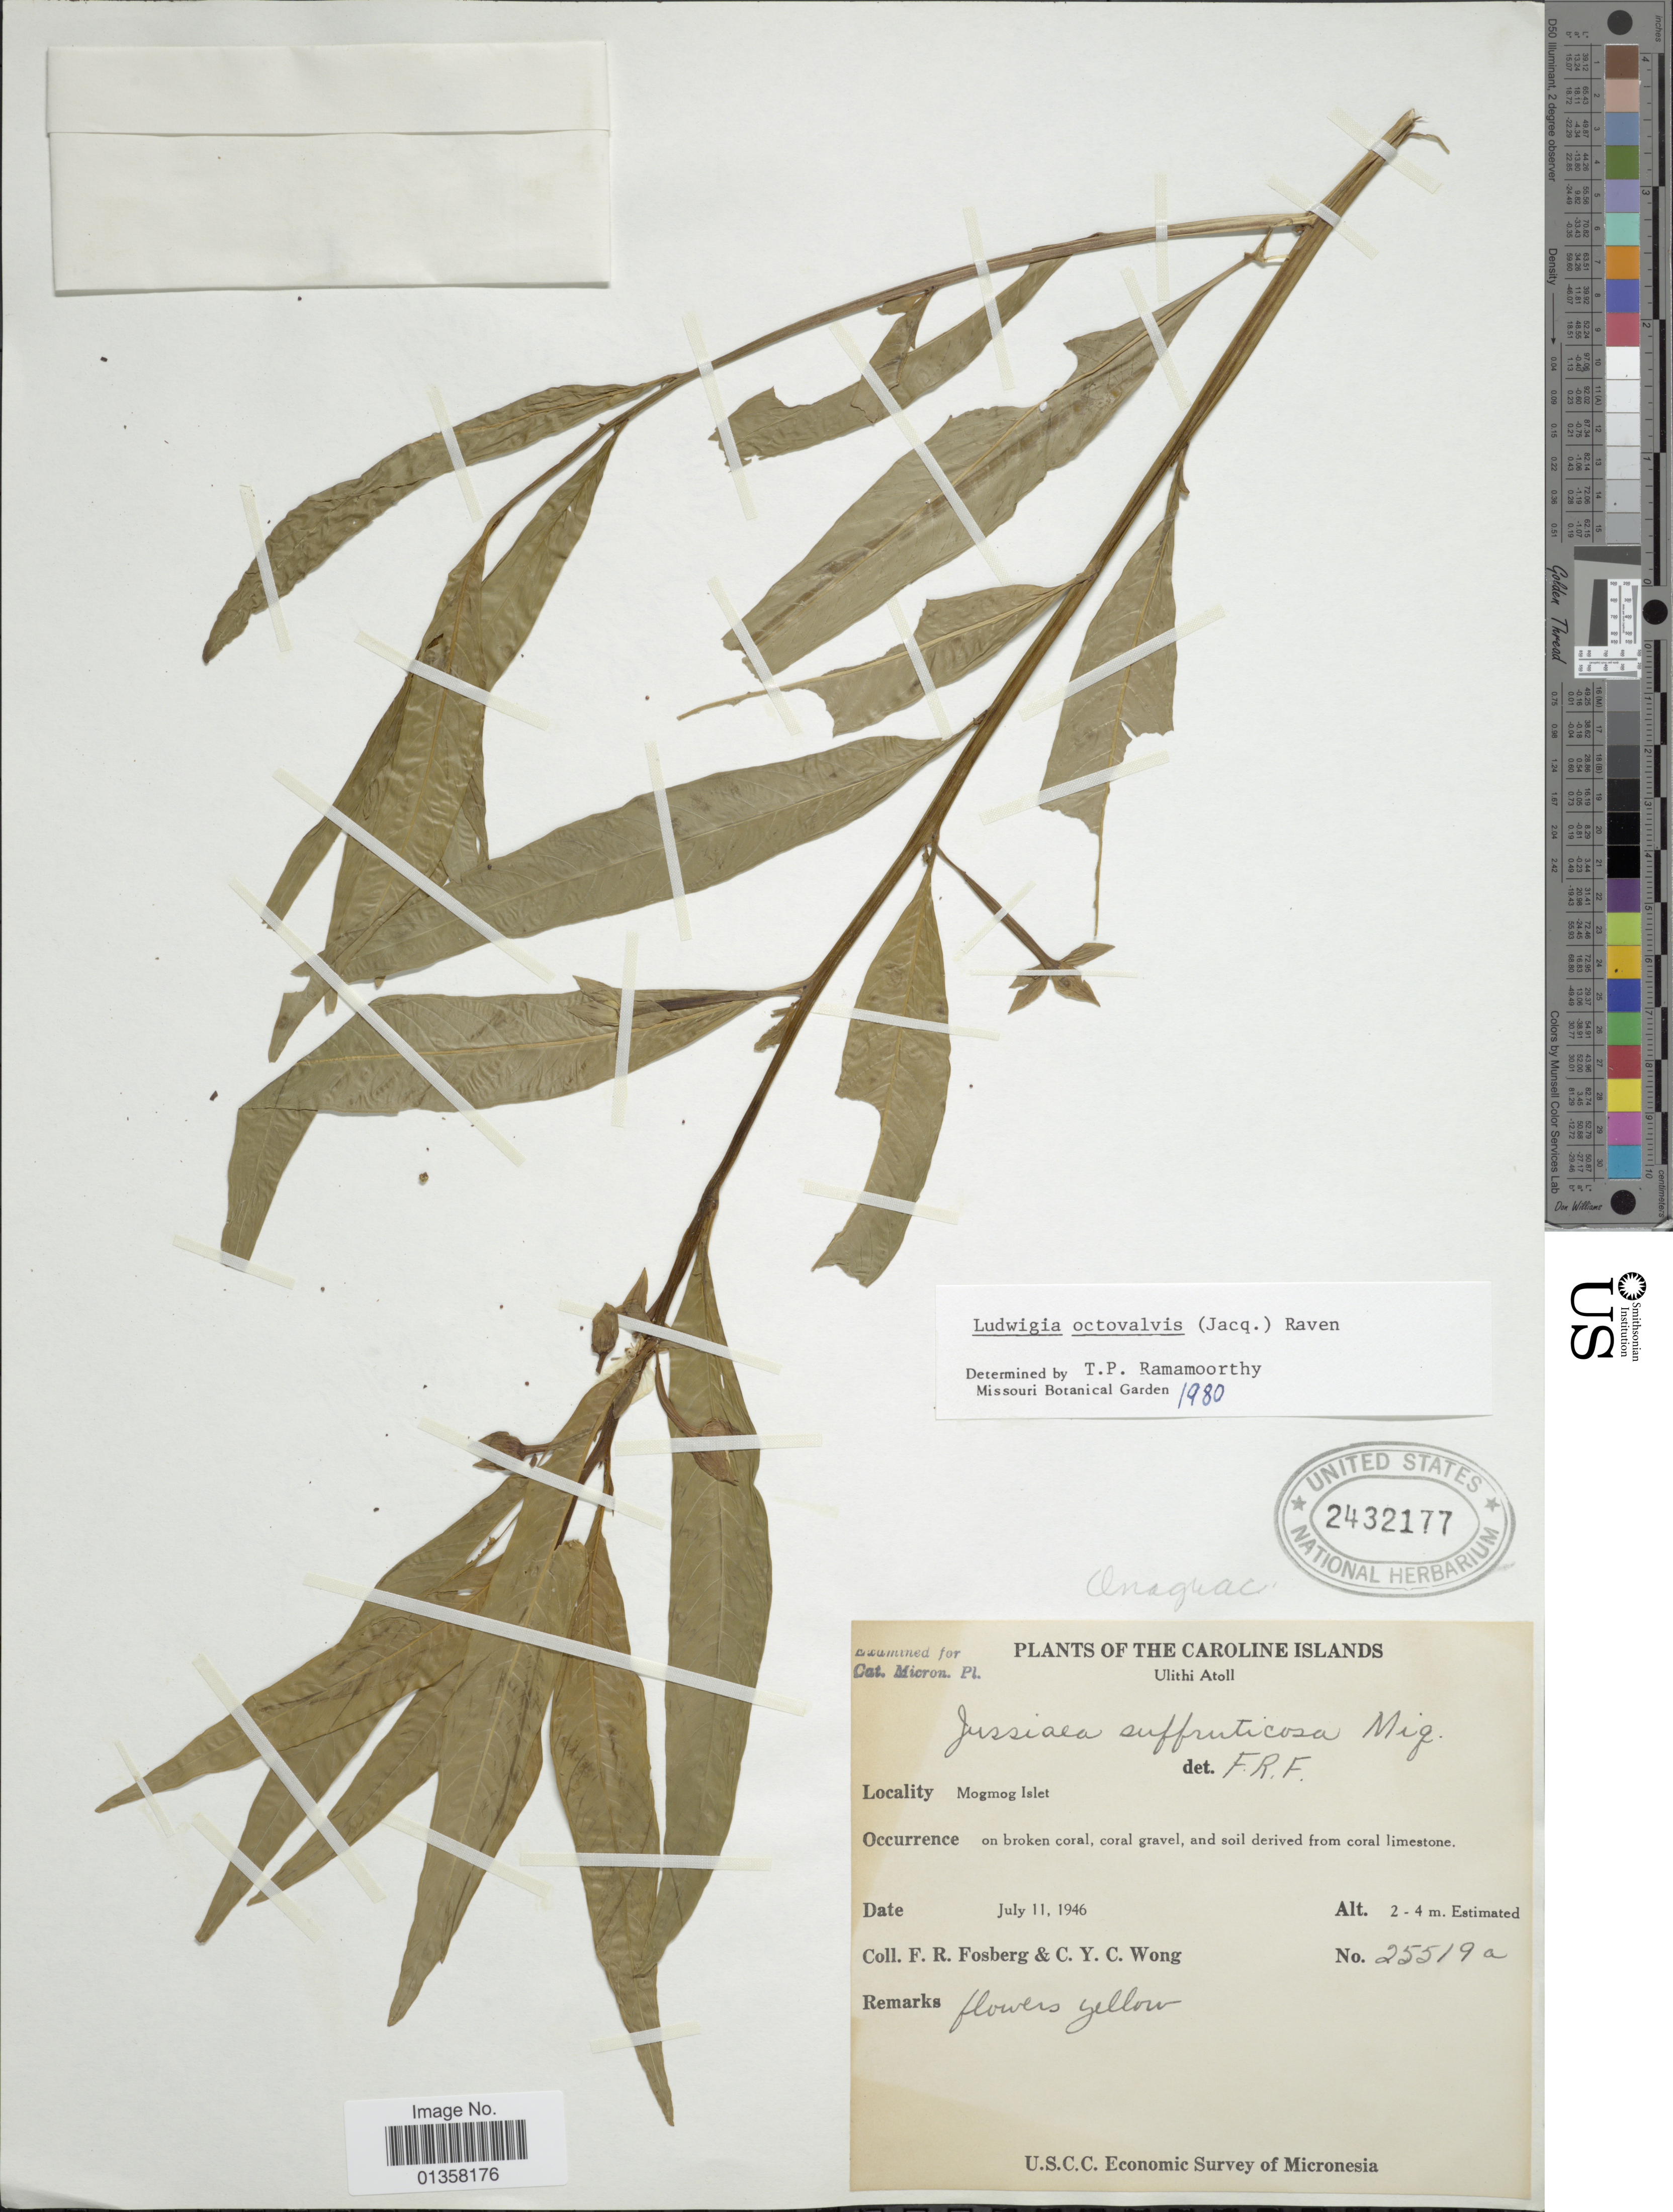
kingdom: Plantae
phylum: Tracheophyta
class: Magnoliopsida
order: Myrtales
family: Onagraceae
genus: Ludwigia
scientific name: Ludwigia octovalvis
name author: (Jacq.) P.H. Raven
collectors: F. R. Fosberg & C. Y. C. Wong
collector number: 25519a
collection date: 1946-07-11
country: Micronesia, Federated States of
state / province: Yap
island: Ulithi Atoll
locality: The Caroline Islands, Ulithi Atoll, Mogmog Islet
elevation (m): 2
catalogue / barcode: US 2432177